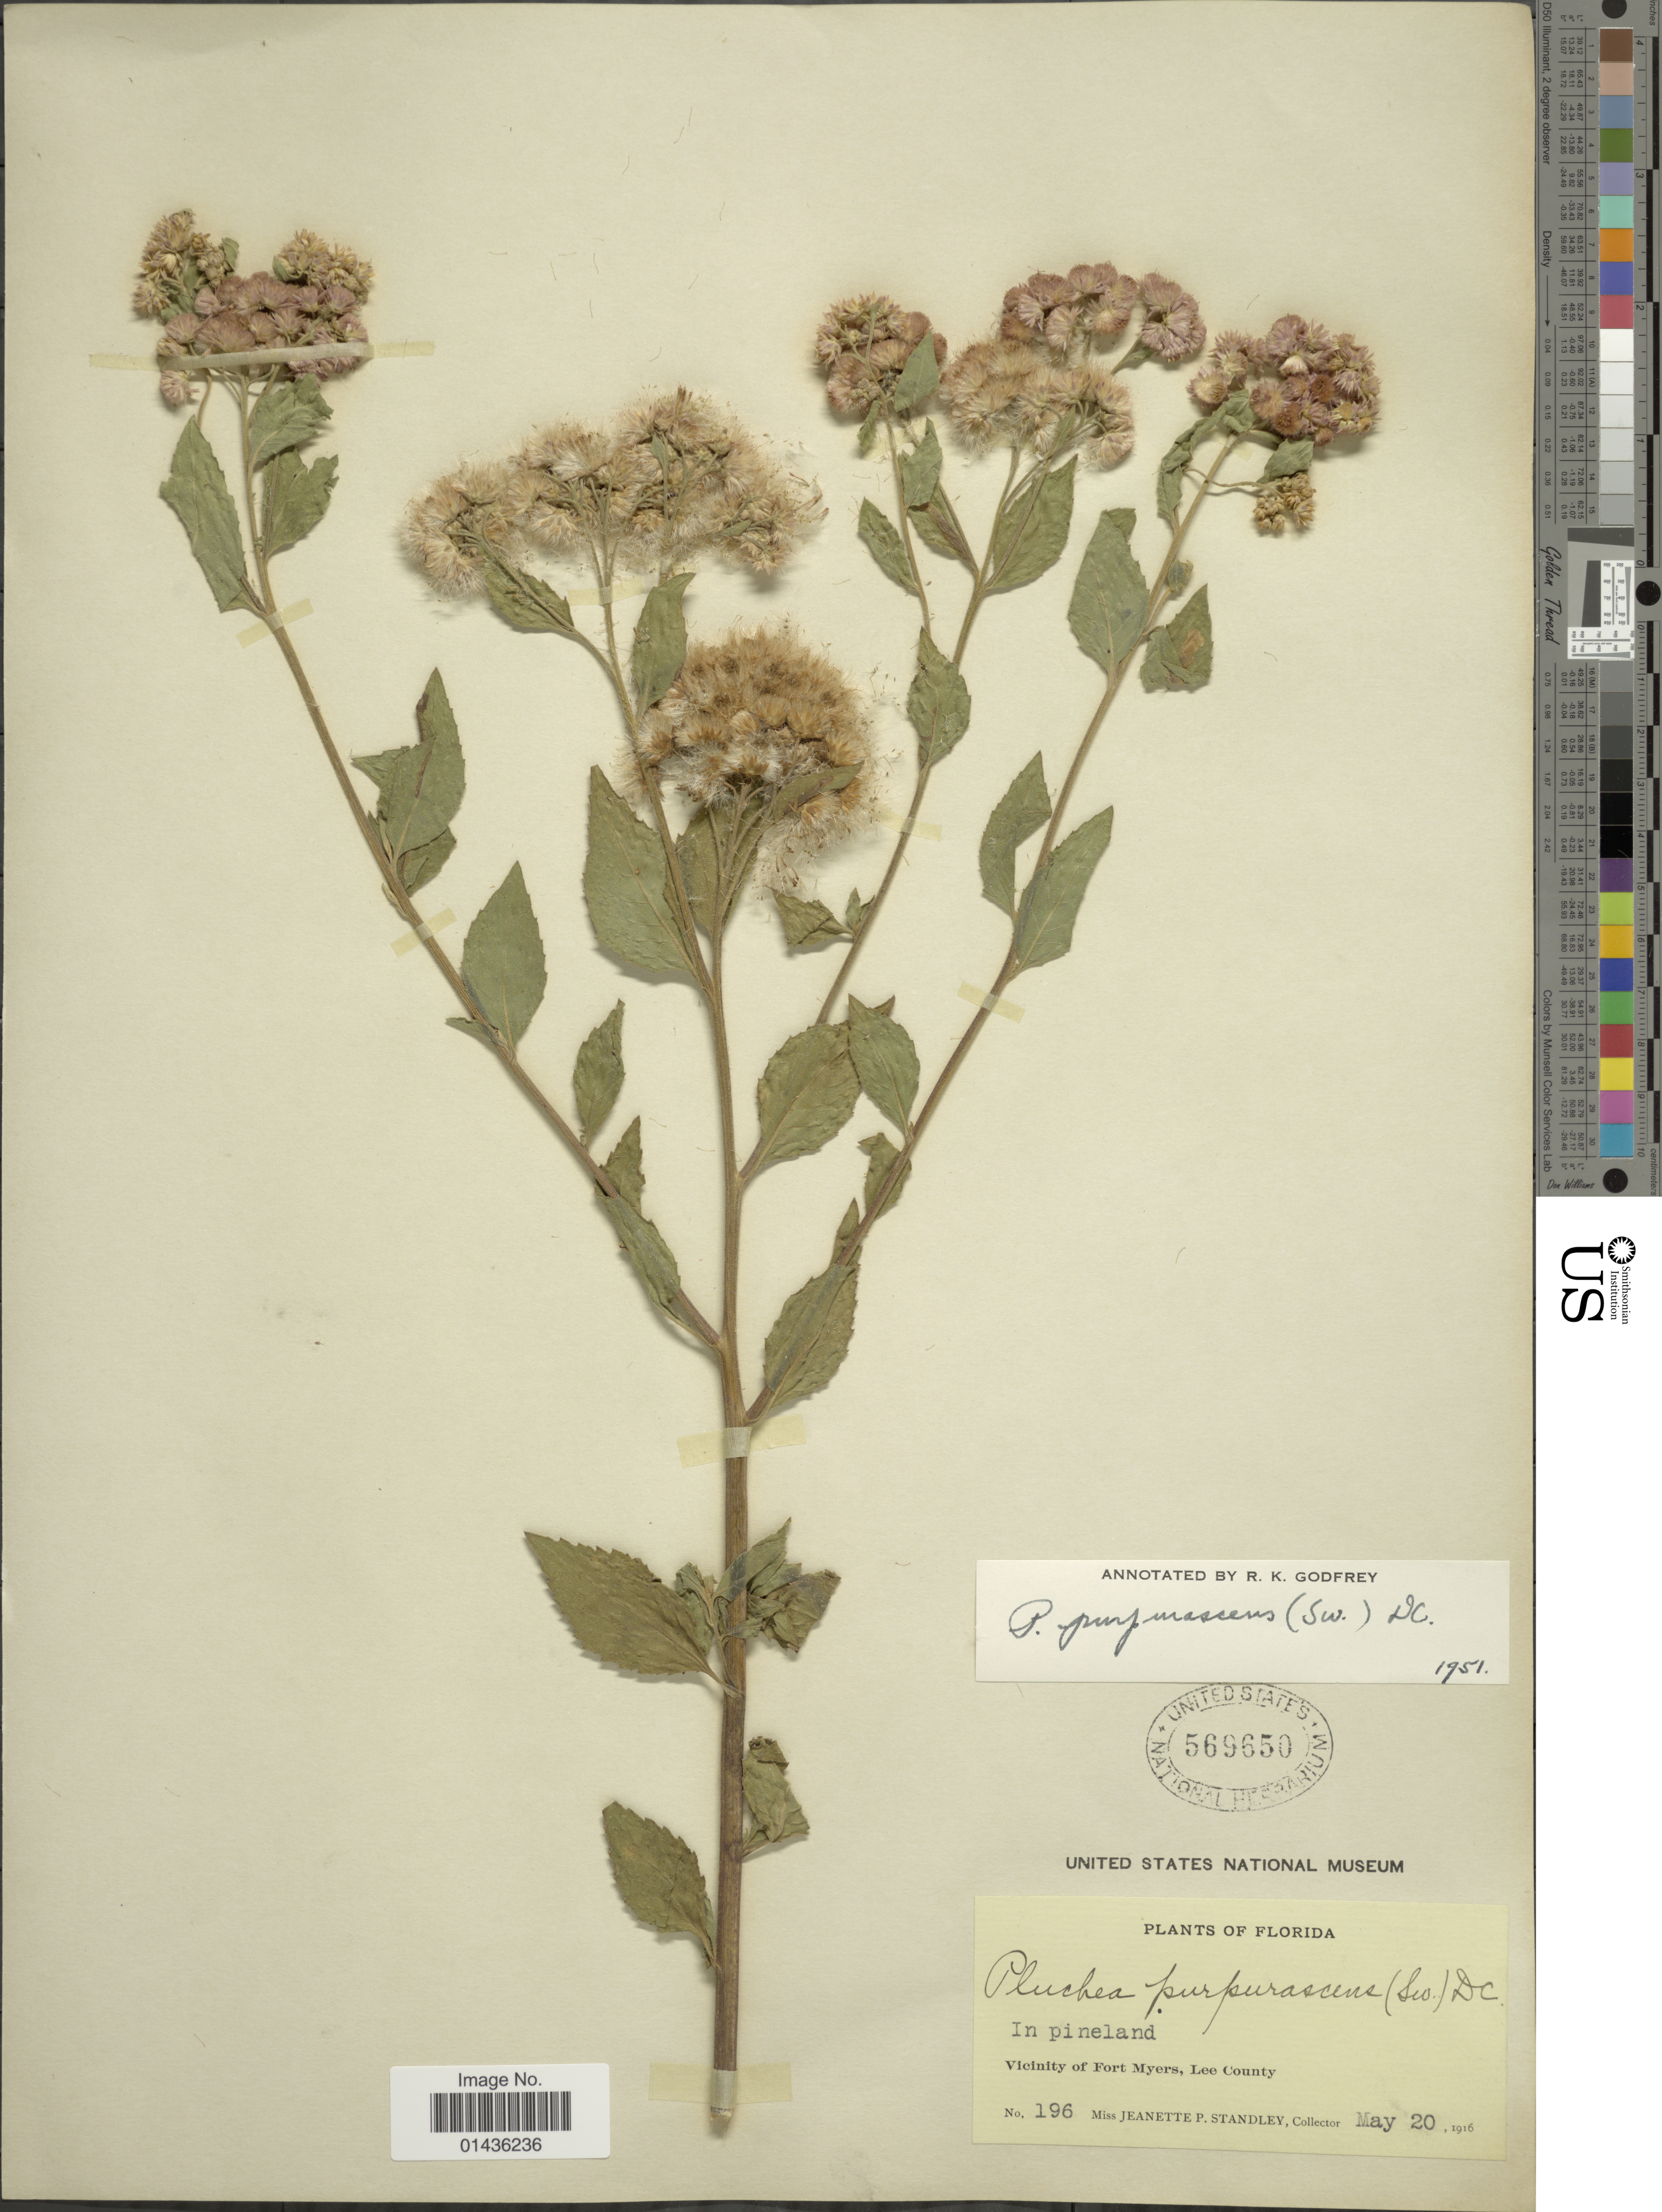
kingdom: Plantae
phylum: Tracheophyta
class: Magnoliopsida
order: Asterales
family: Asteraceae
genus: Pluchea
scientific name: Pluchea odorata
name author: (L.) Cass.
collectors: J. P. Standley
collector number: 196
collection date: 1916-05-20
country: United States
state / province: Florida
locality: Vicinity of Fort Myers, Lee County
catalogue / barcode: US 569650